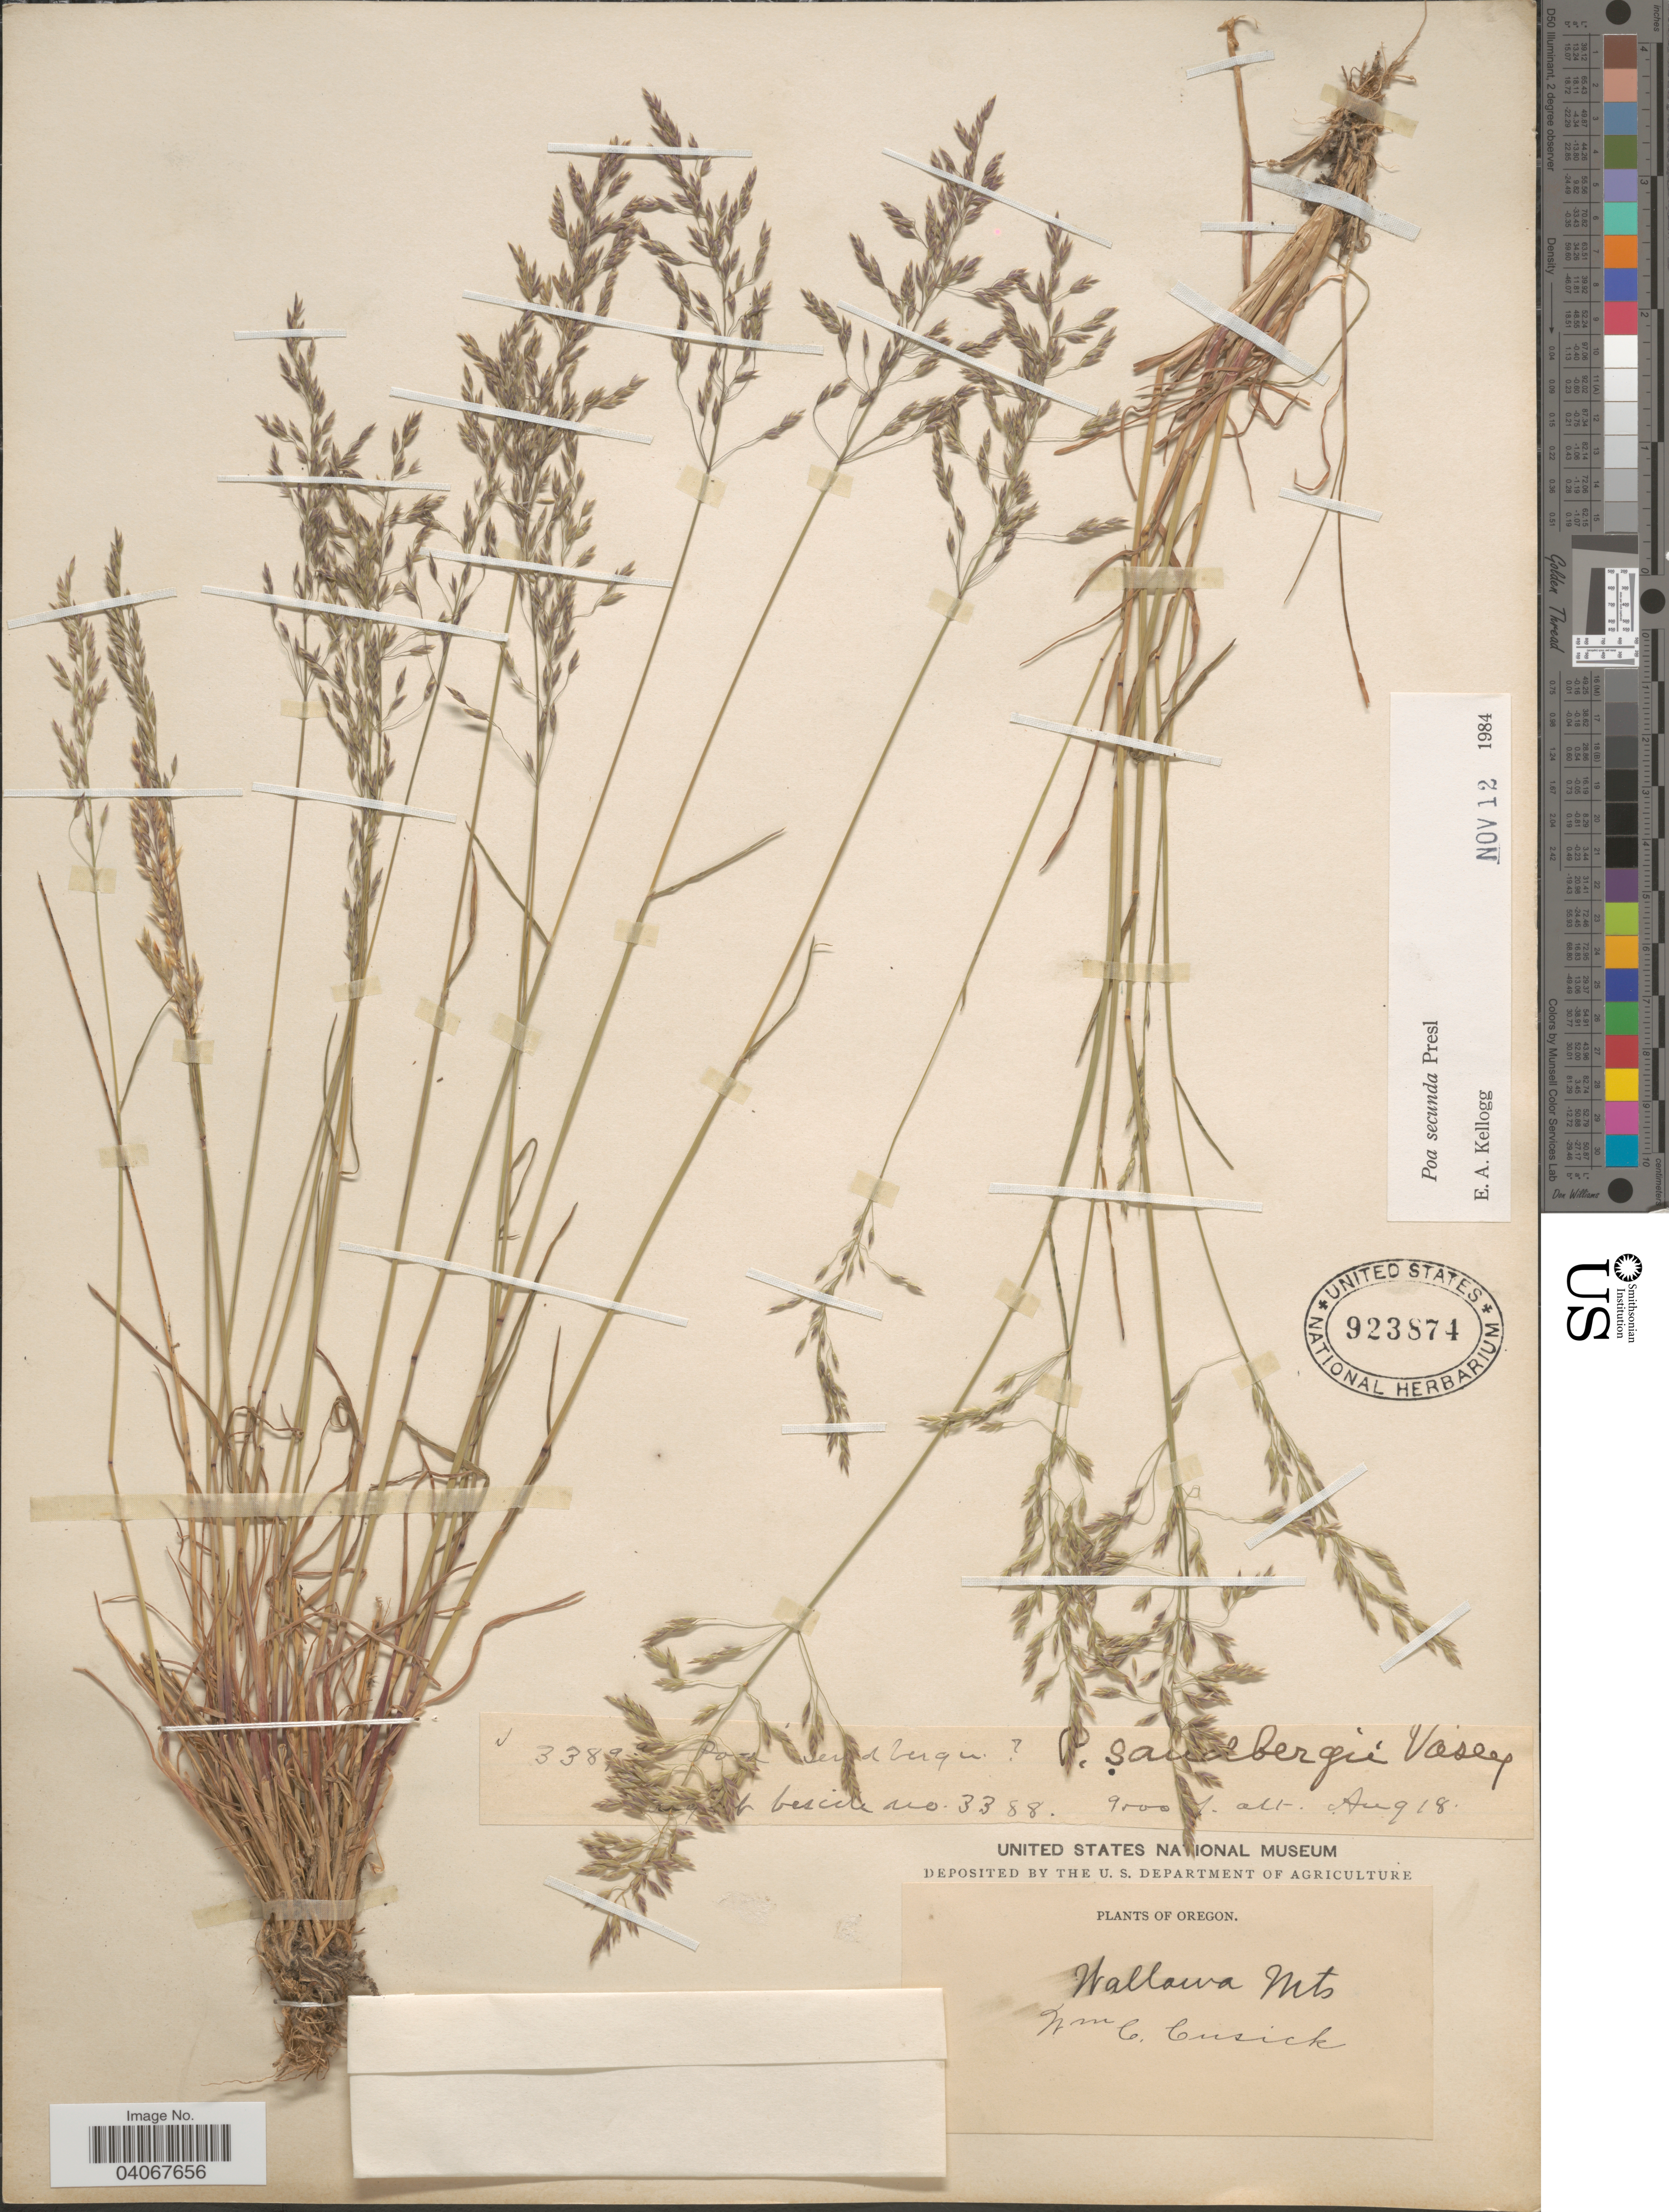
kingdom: Plantae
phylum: Tracheophyta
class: Liliopsida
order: Poales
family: Poaceae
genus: Poa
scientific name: Poa secunda subsp. secunda var. secunda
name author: J. Presl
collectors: W. C. Cusick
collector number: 3389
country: United States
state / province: Oregon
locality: Wallawa Mts.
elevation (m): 2896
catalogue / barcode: US 923874